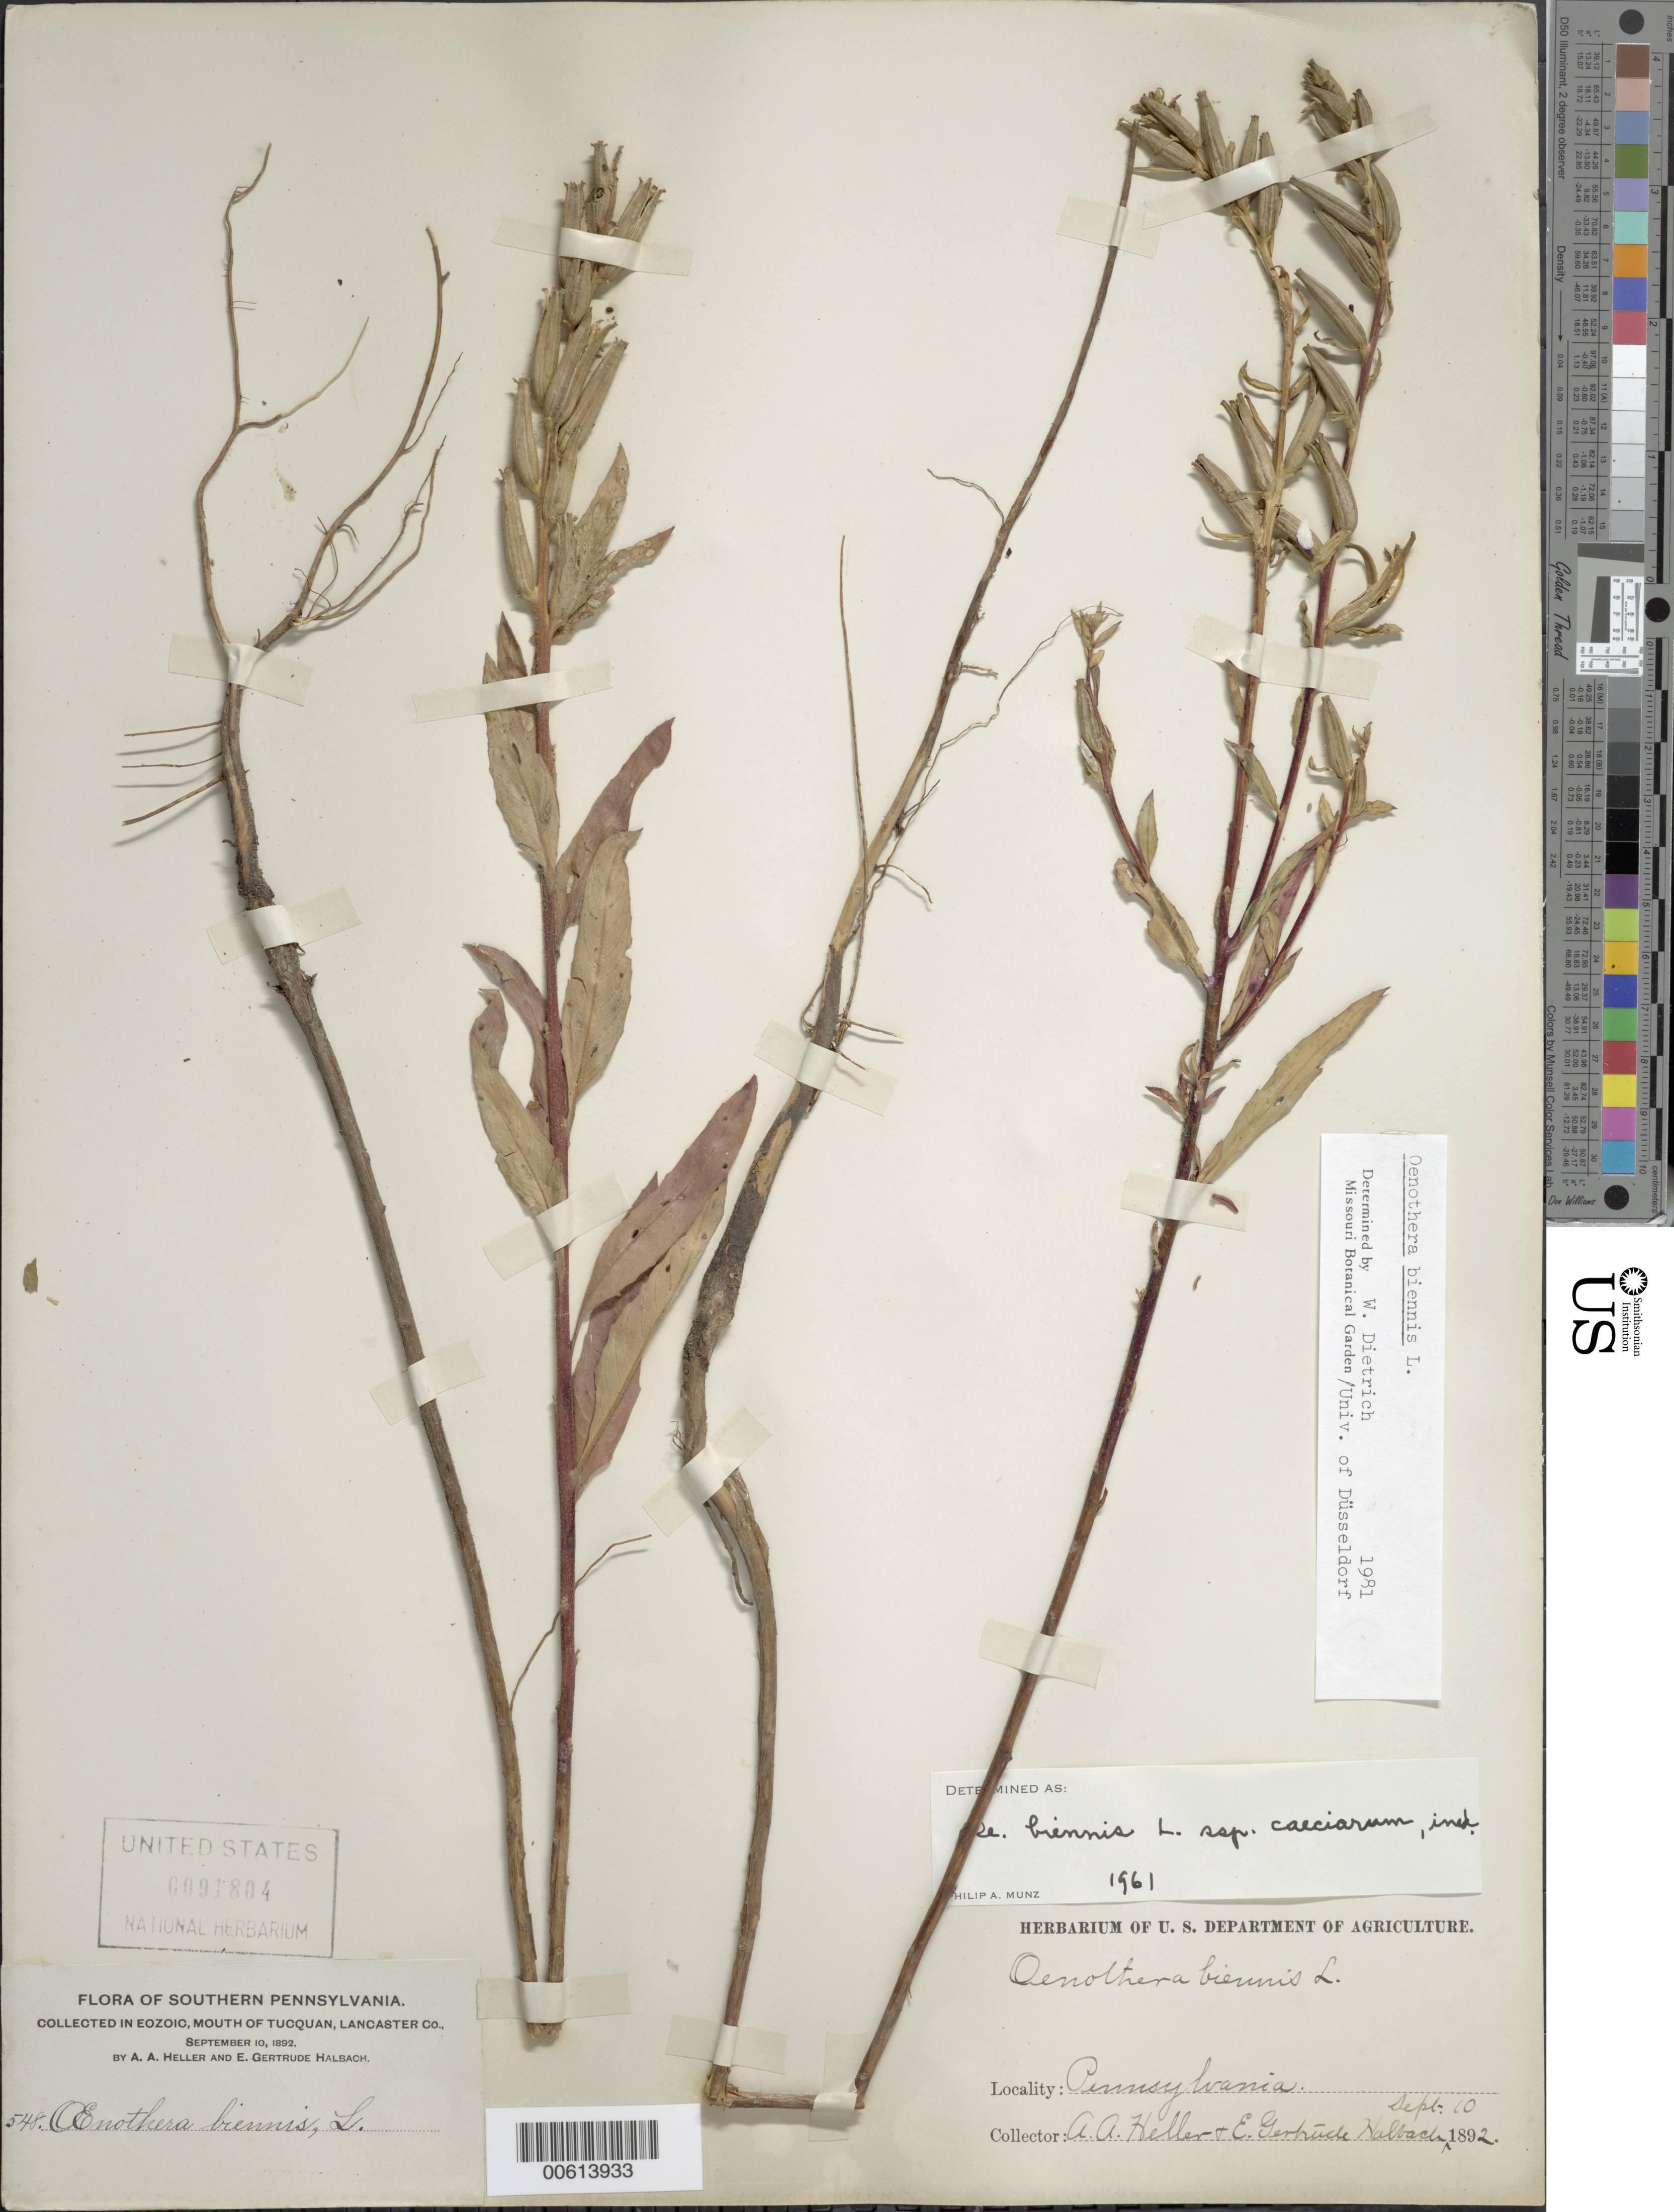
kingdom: Plantae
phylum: Tracheophyta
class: Magnoliopsida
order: Myrtales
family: Onagraceae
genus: Oenothera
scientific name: Oenothera biennis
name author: L.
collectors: A. A. Heller & E. G. Halbach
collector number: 548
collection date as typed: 10 Sep 1892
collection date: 1892-09-10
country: United States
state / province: Pennsylvania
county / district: Lancaster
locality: Mouth of Tucquan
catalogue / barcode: US 91804